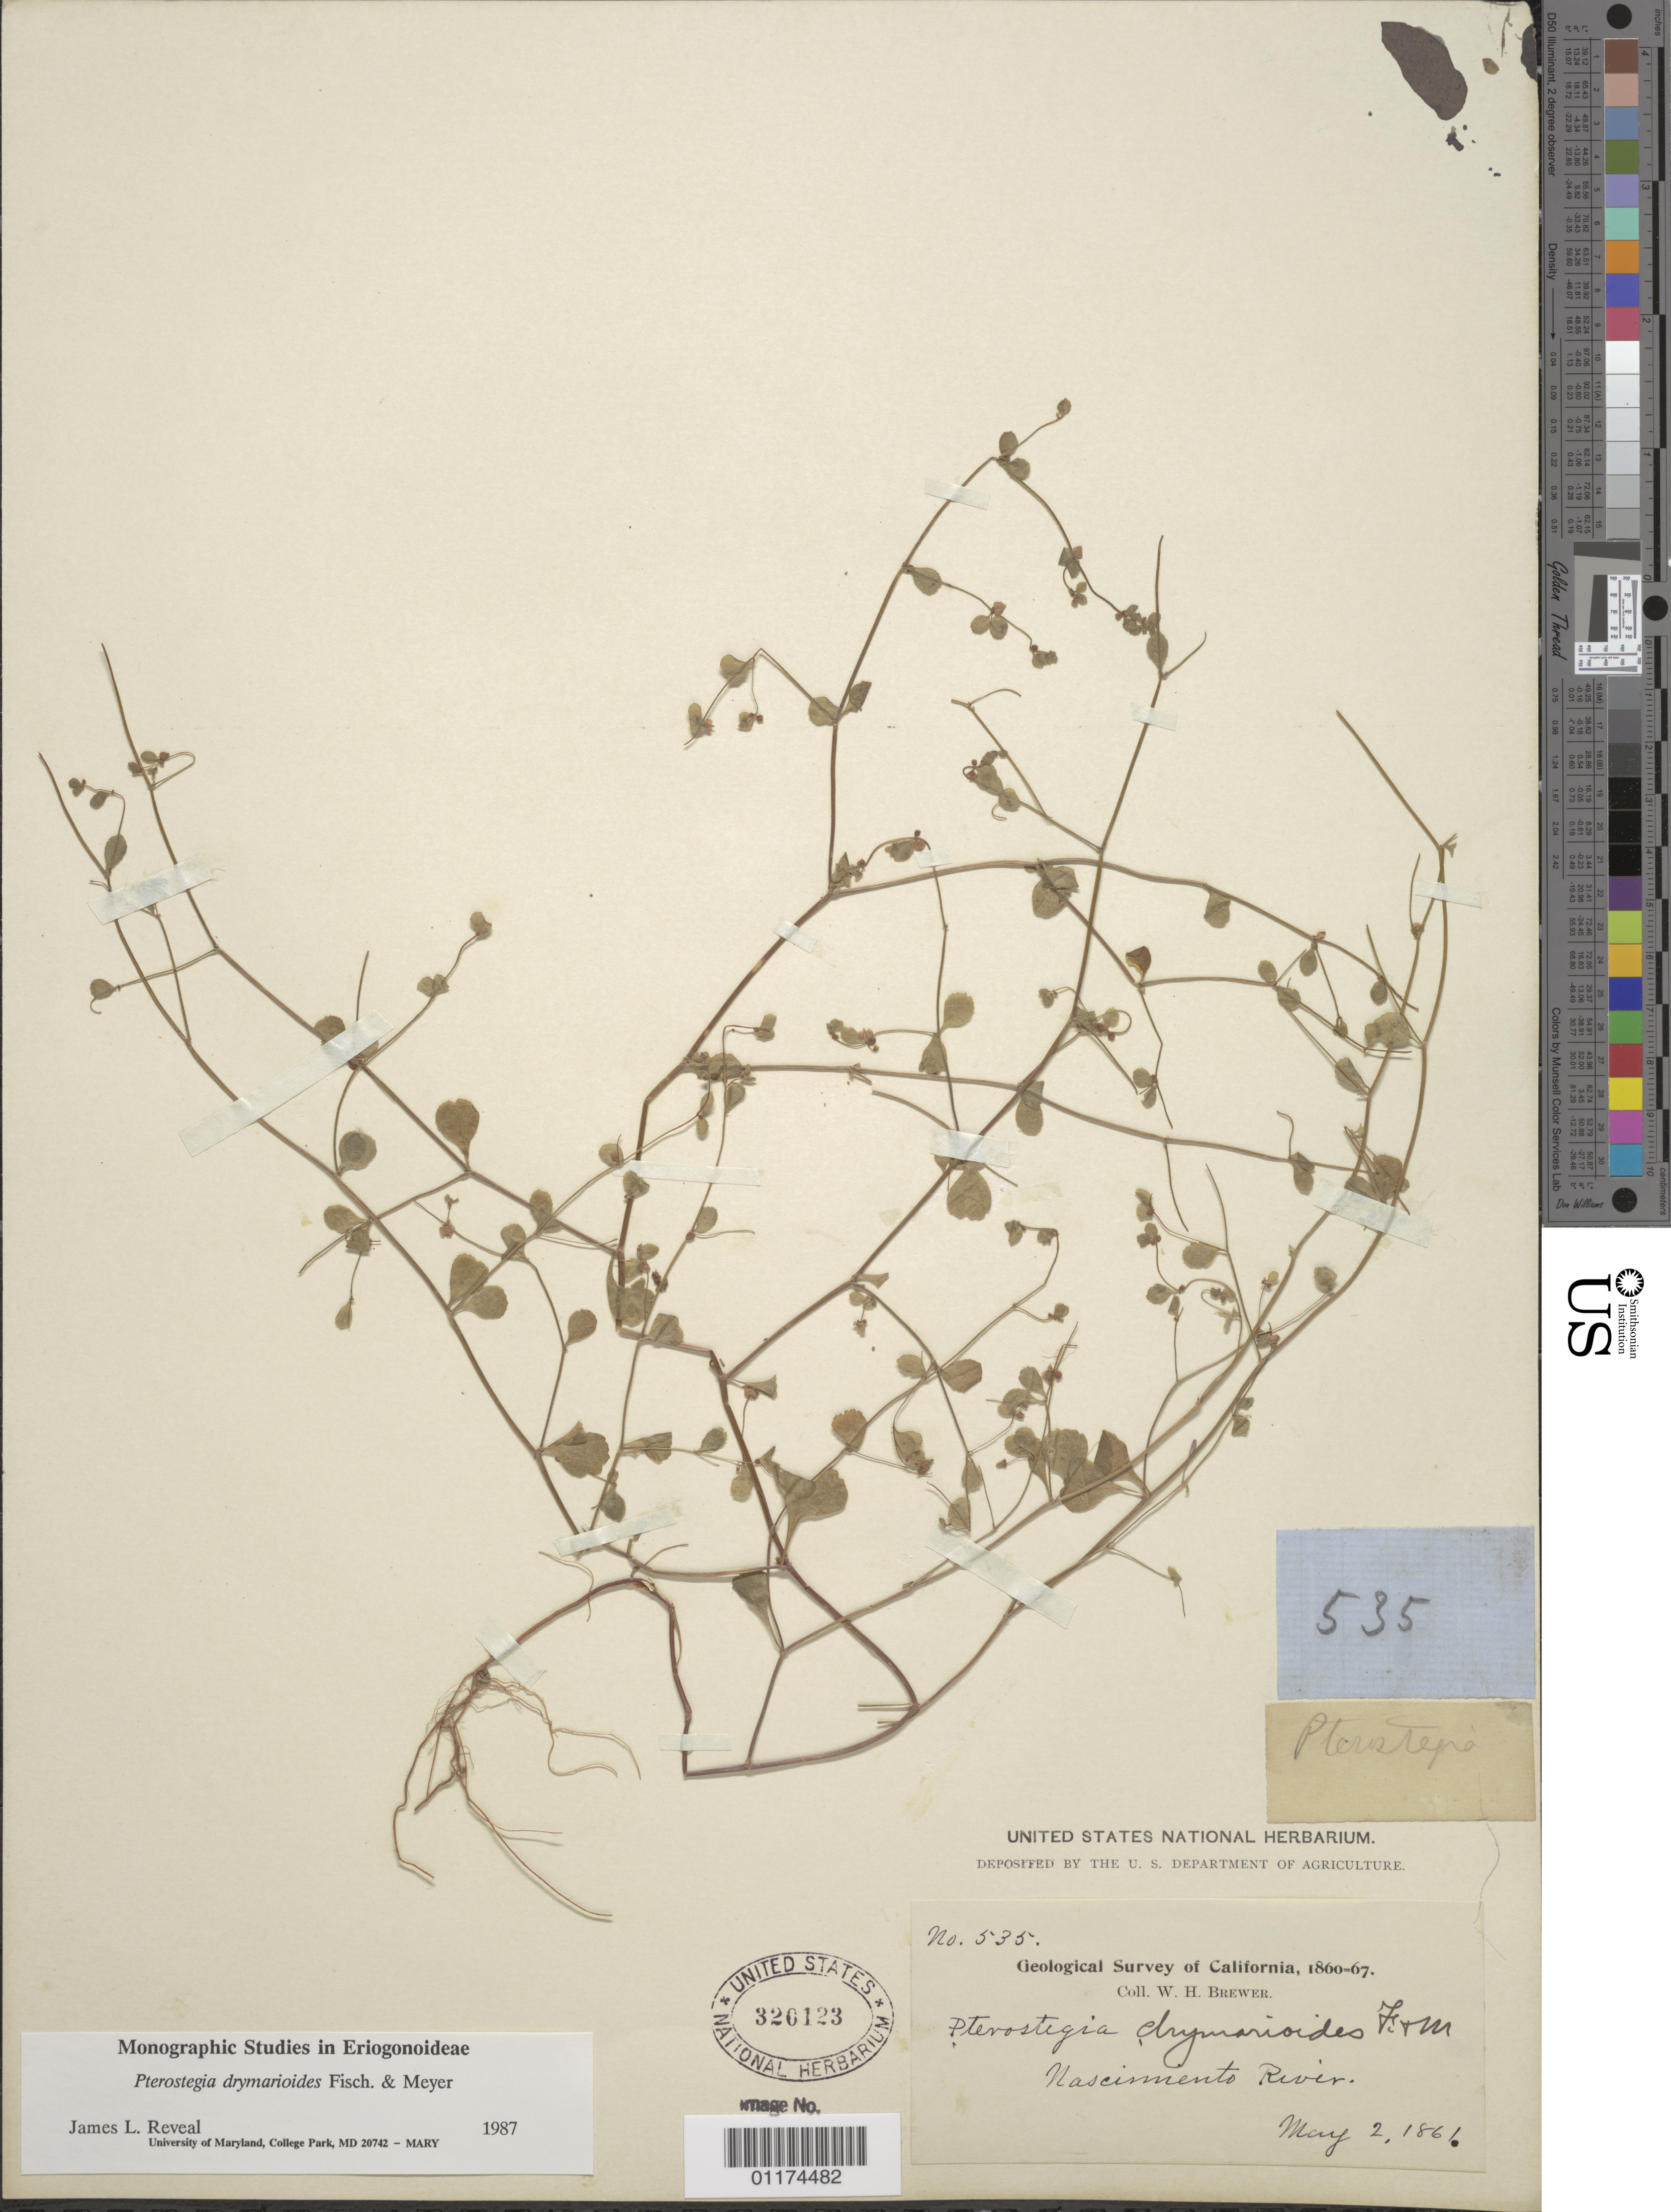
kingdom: Plantae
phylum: Tracheophyta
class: Magnoliopsida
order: Caryophyllales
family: Polygonaceae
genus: Pterostegia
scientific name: Pterostegia drymarioides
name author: Fisch. & C.A. Mey.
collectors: W. H. Brewer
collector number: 535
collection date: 1861-05-02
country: United States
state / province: California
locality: Nacismiento River.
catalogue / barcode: US 320123